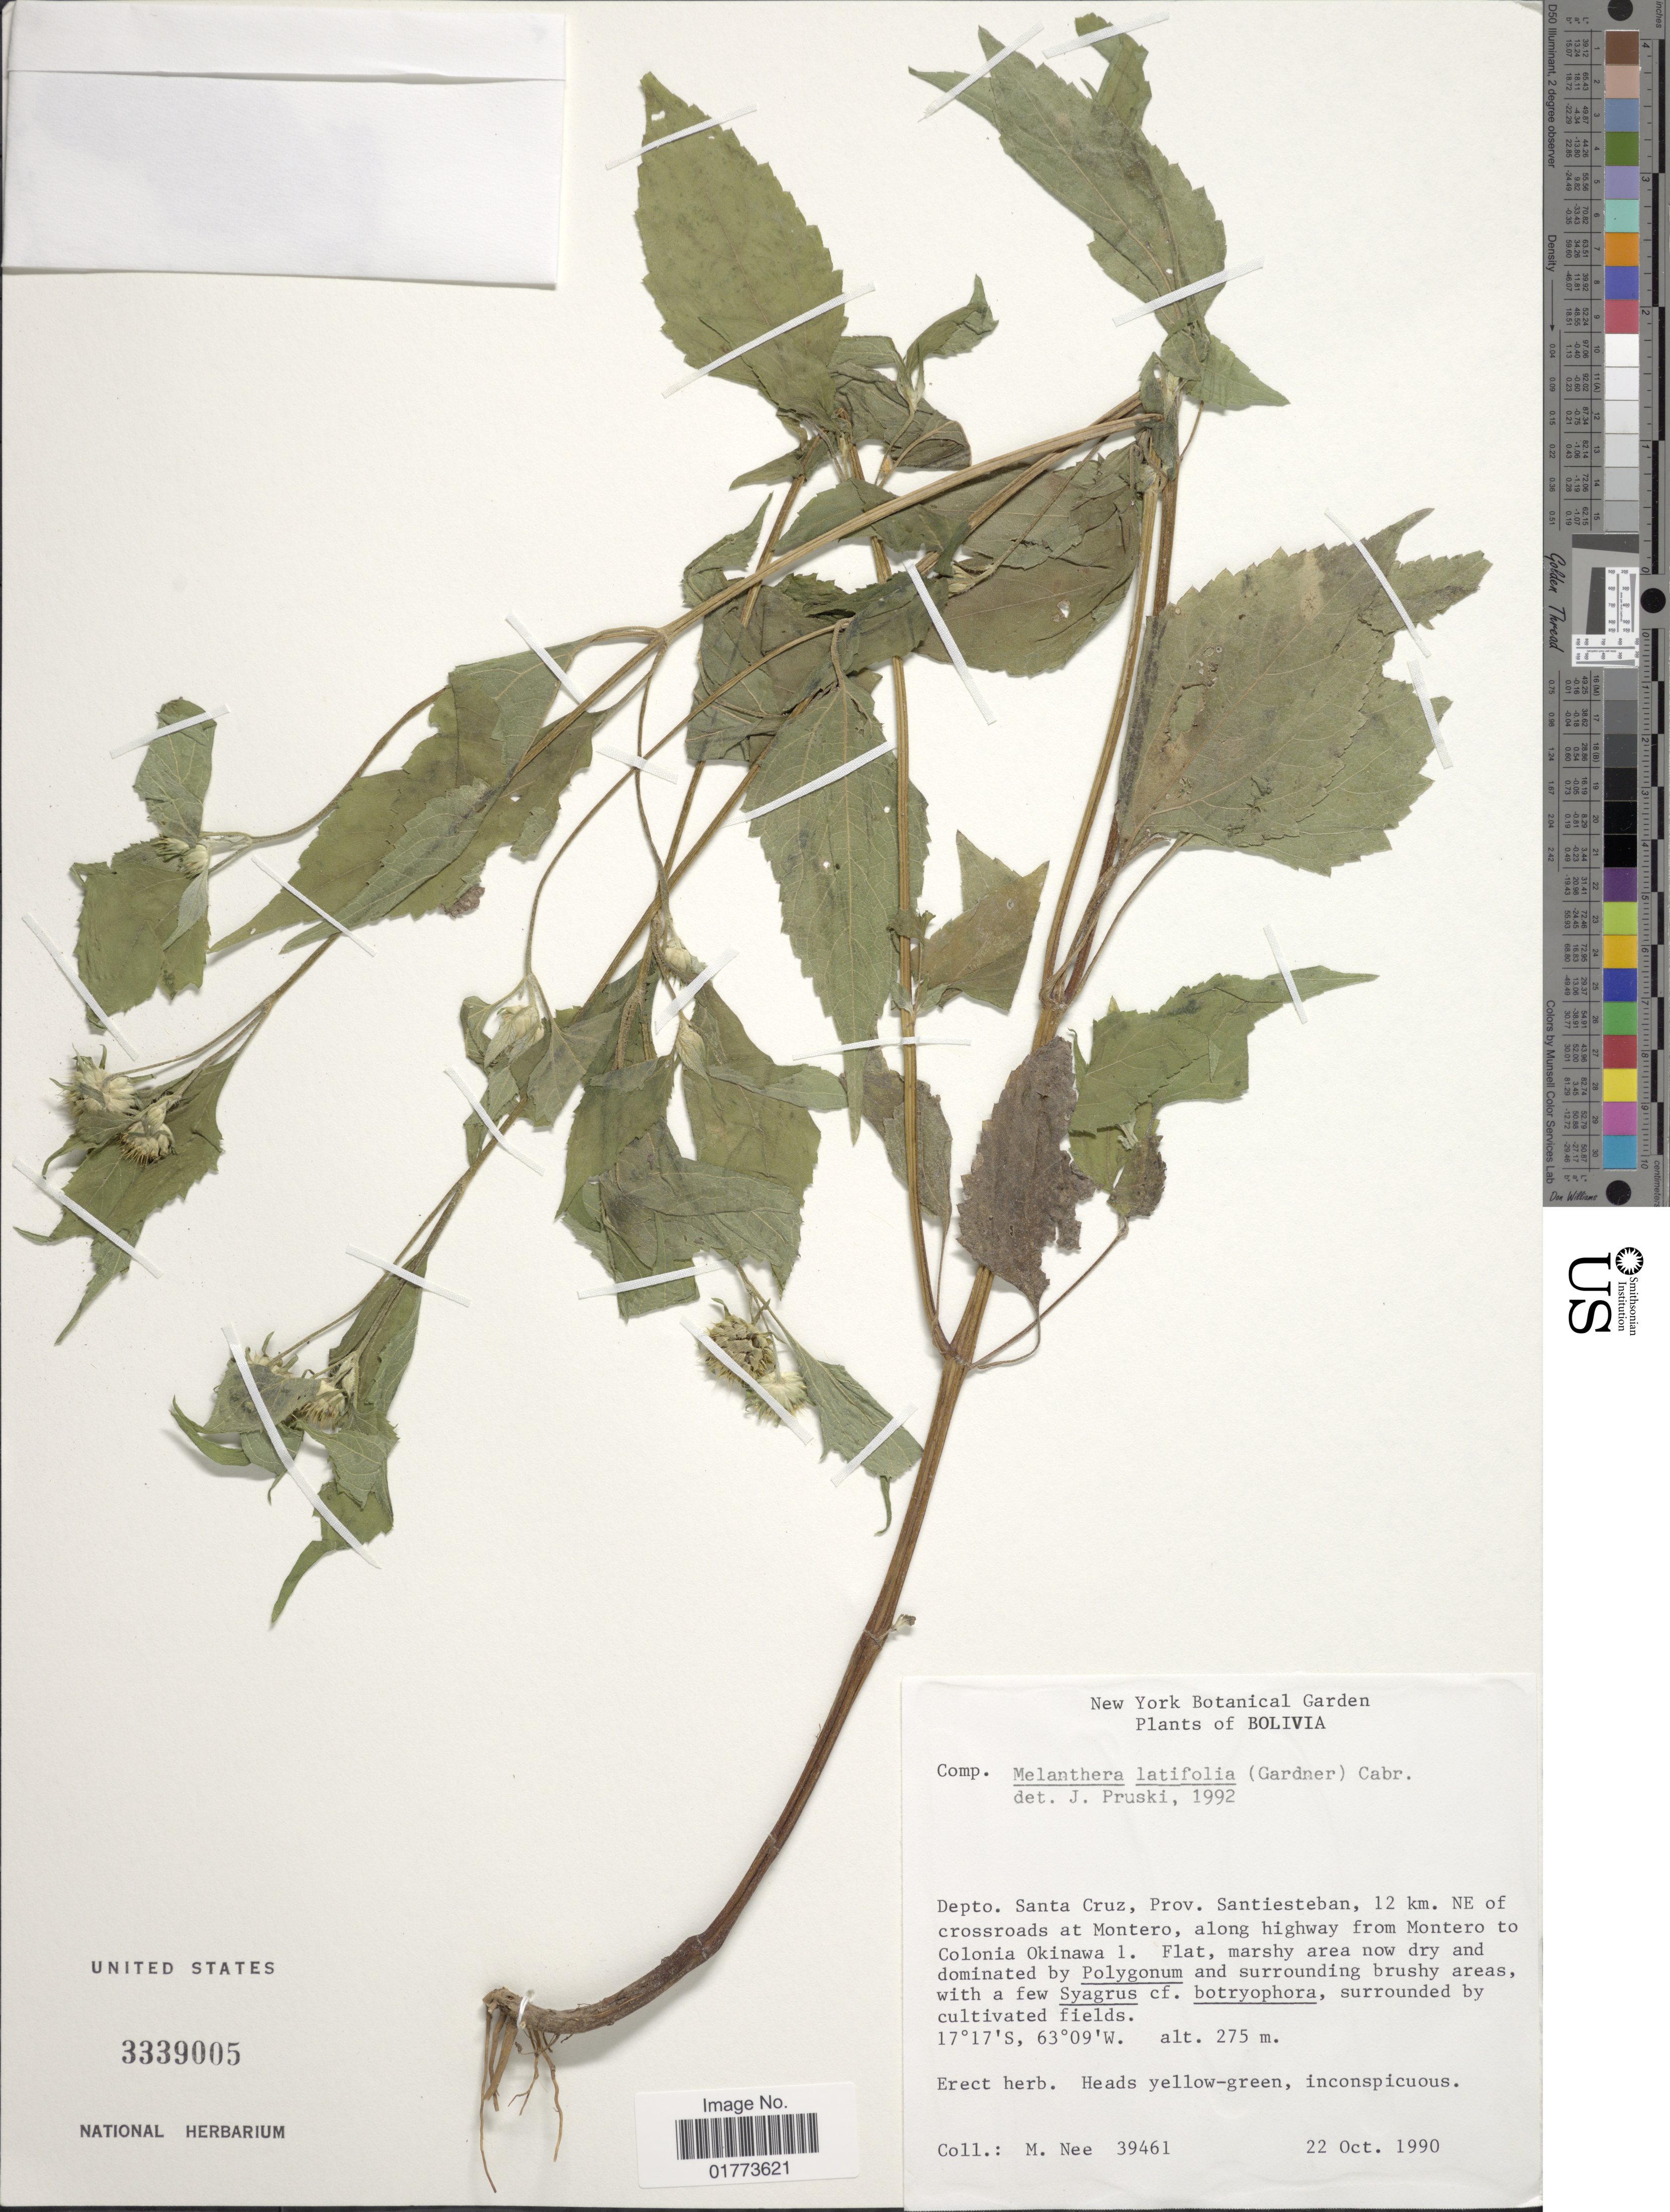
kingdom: Plantae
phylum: Tracheophyta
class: Magnoliopsida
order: Asterales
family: Asteraceae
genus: Melanthera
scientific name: Melanthera latifolia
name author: (Gardner)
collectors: M. Nee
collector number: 39461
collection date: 1990-10-22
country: Bolivia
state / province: Santa Cruz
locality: Prov. Santiesteban, 12 km. NE of crossroads at Montero, along highway from Montero to Colonia Okinawa 1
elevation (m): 275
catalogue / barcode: US 3339005